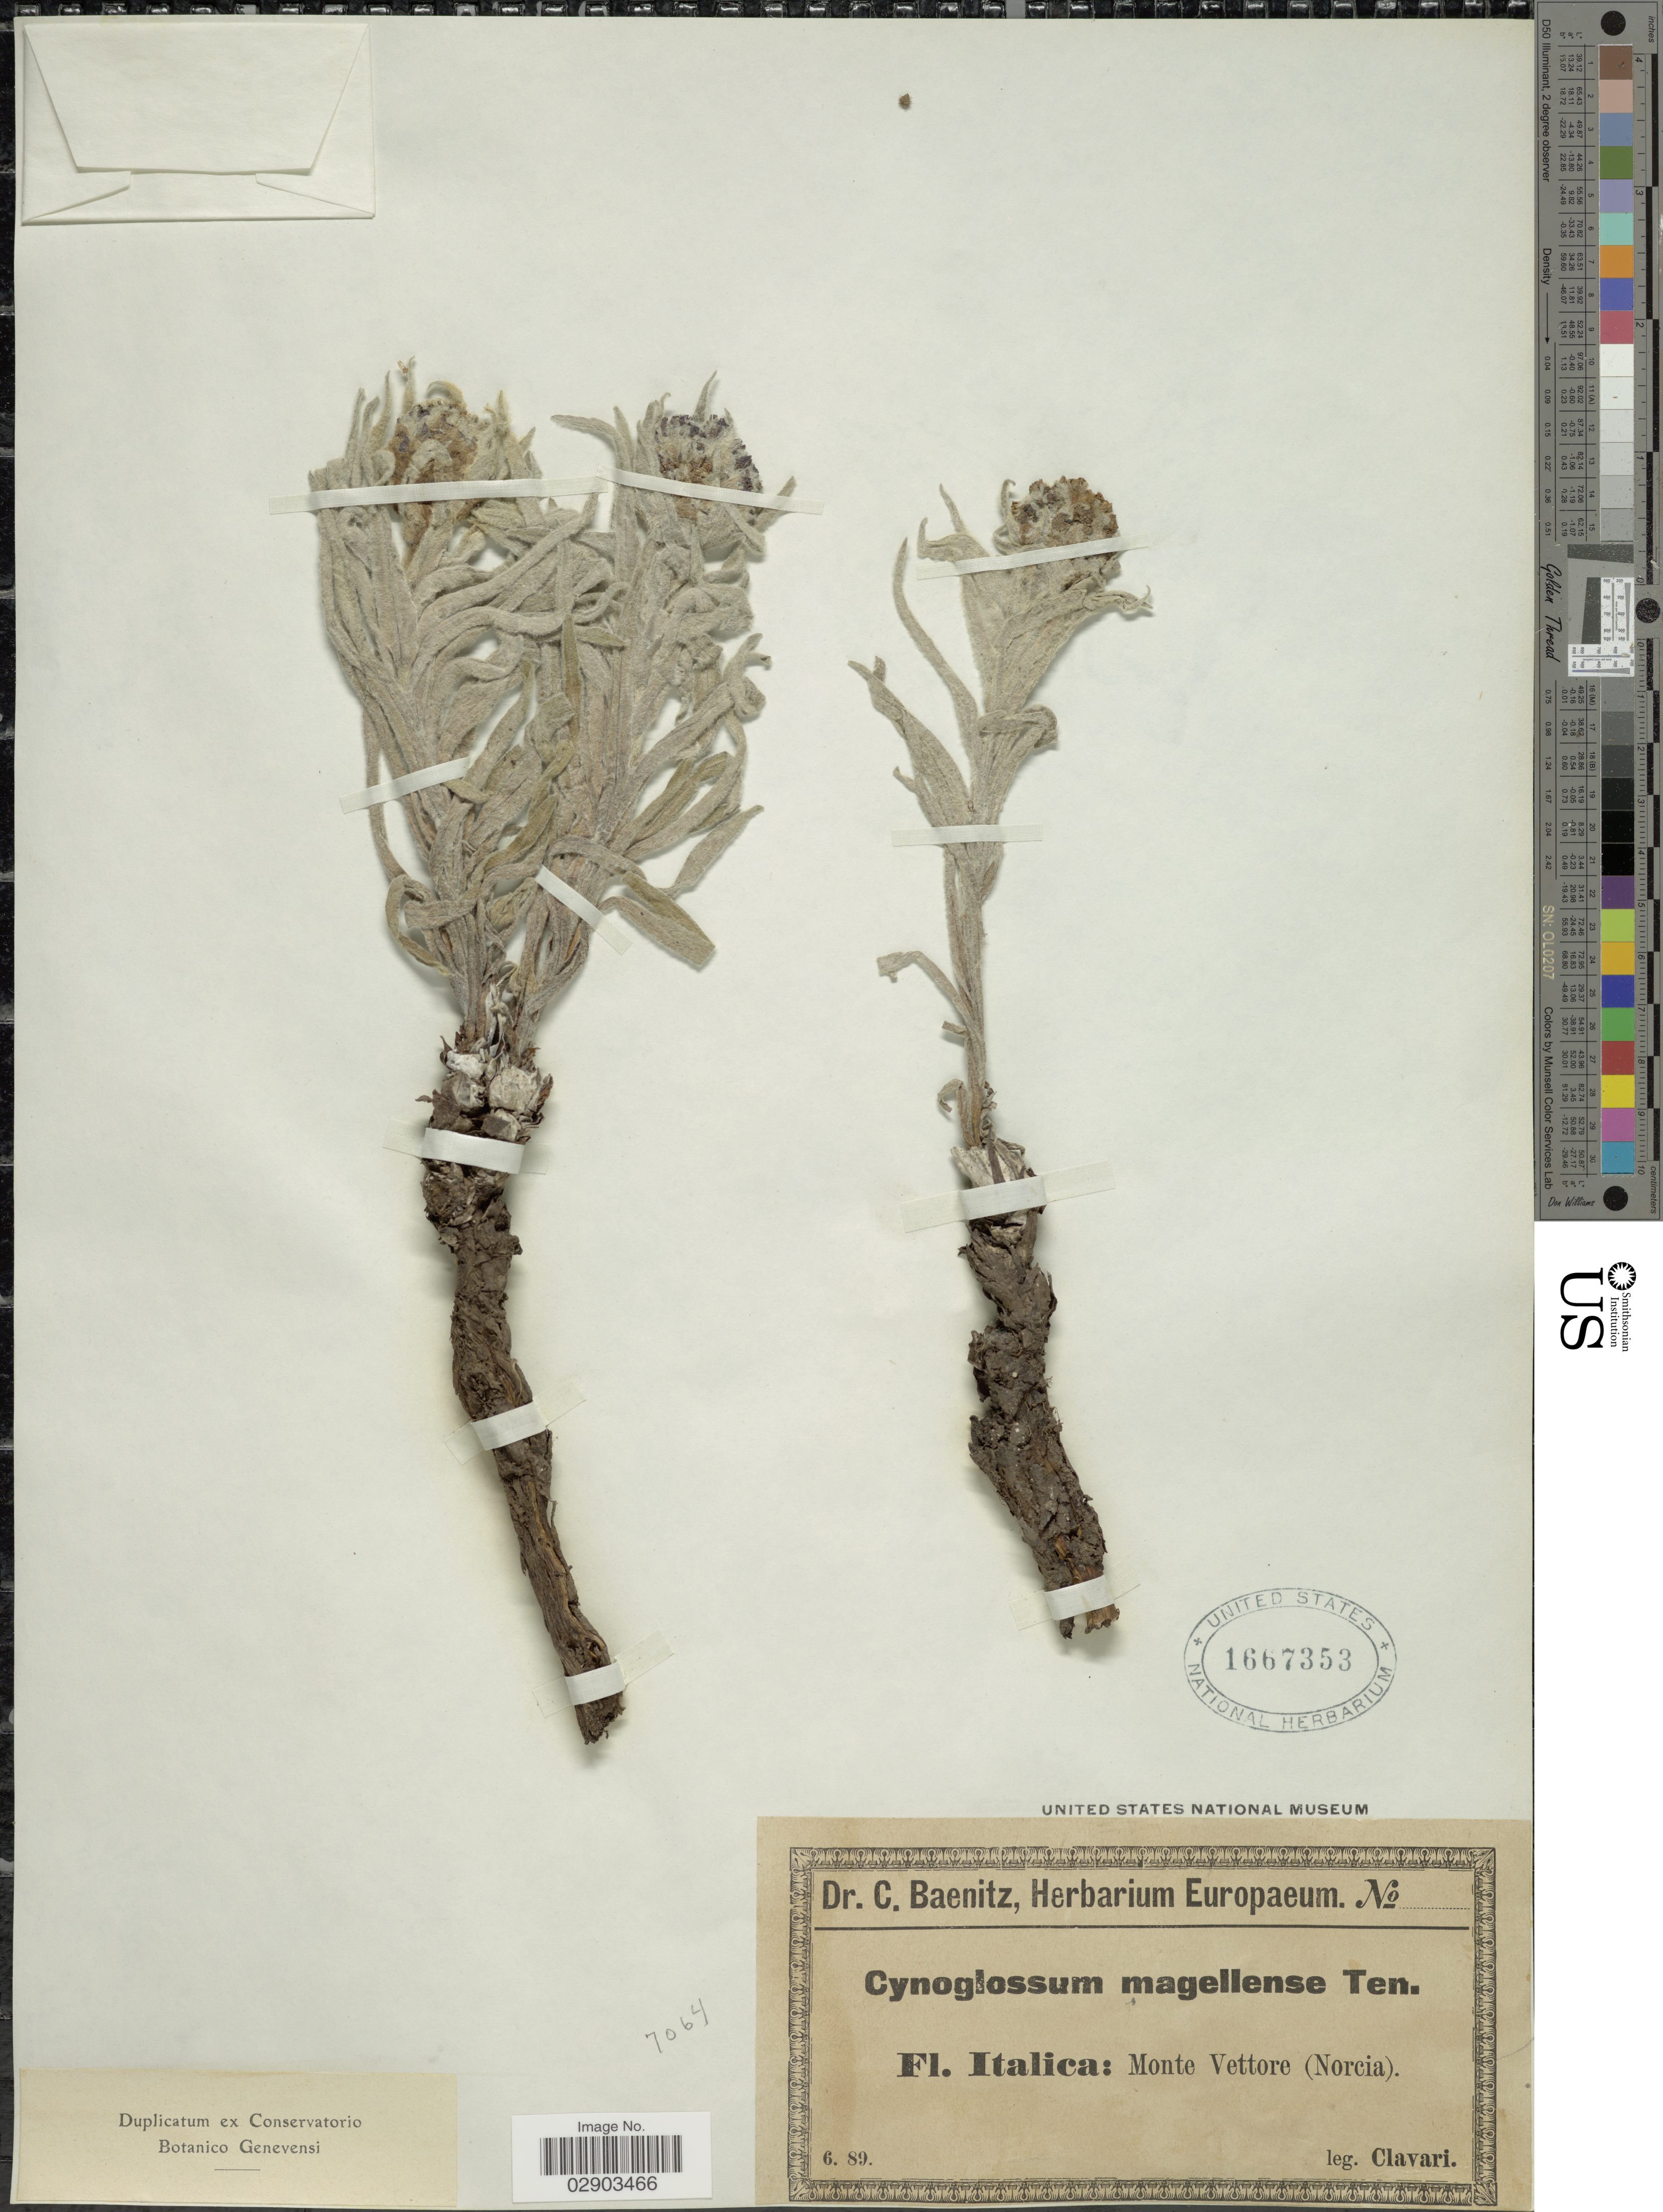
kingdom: Plantae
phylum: Tracheophyta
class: Magnoliopsida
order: Boraginales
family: Boraginaceae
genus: Cynoglossum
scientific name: Cynoglossum magellense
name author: Ten.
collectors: Clavari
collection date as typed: Transcribed d/m/y: /6/89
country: Italy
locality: Monte Vettore (Norcia).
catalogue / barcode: US 1667353